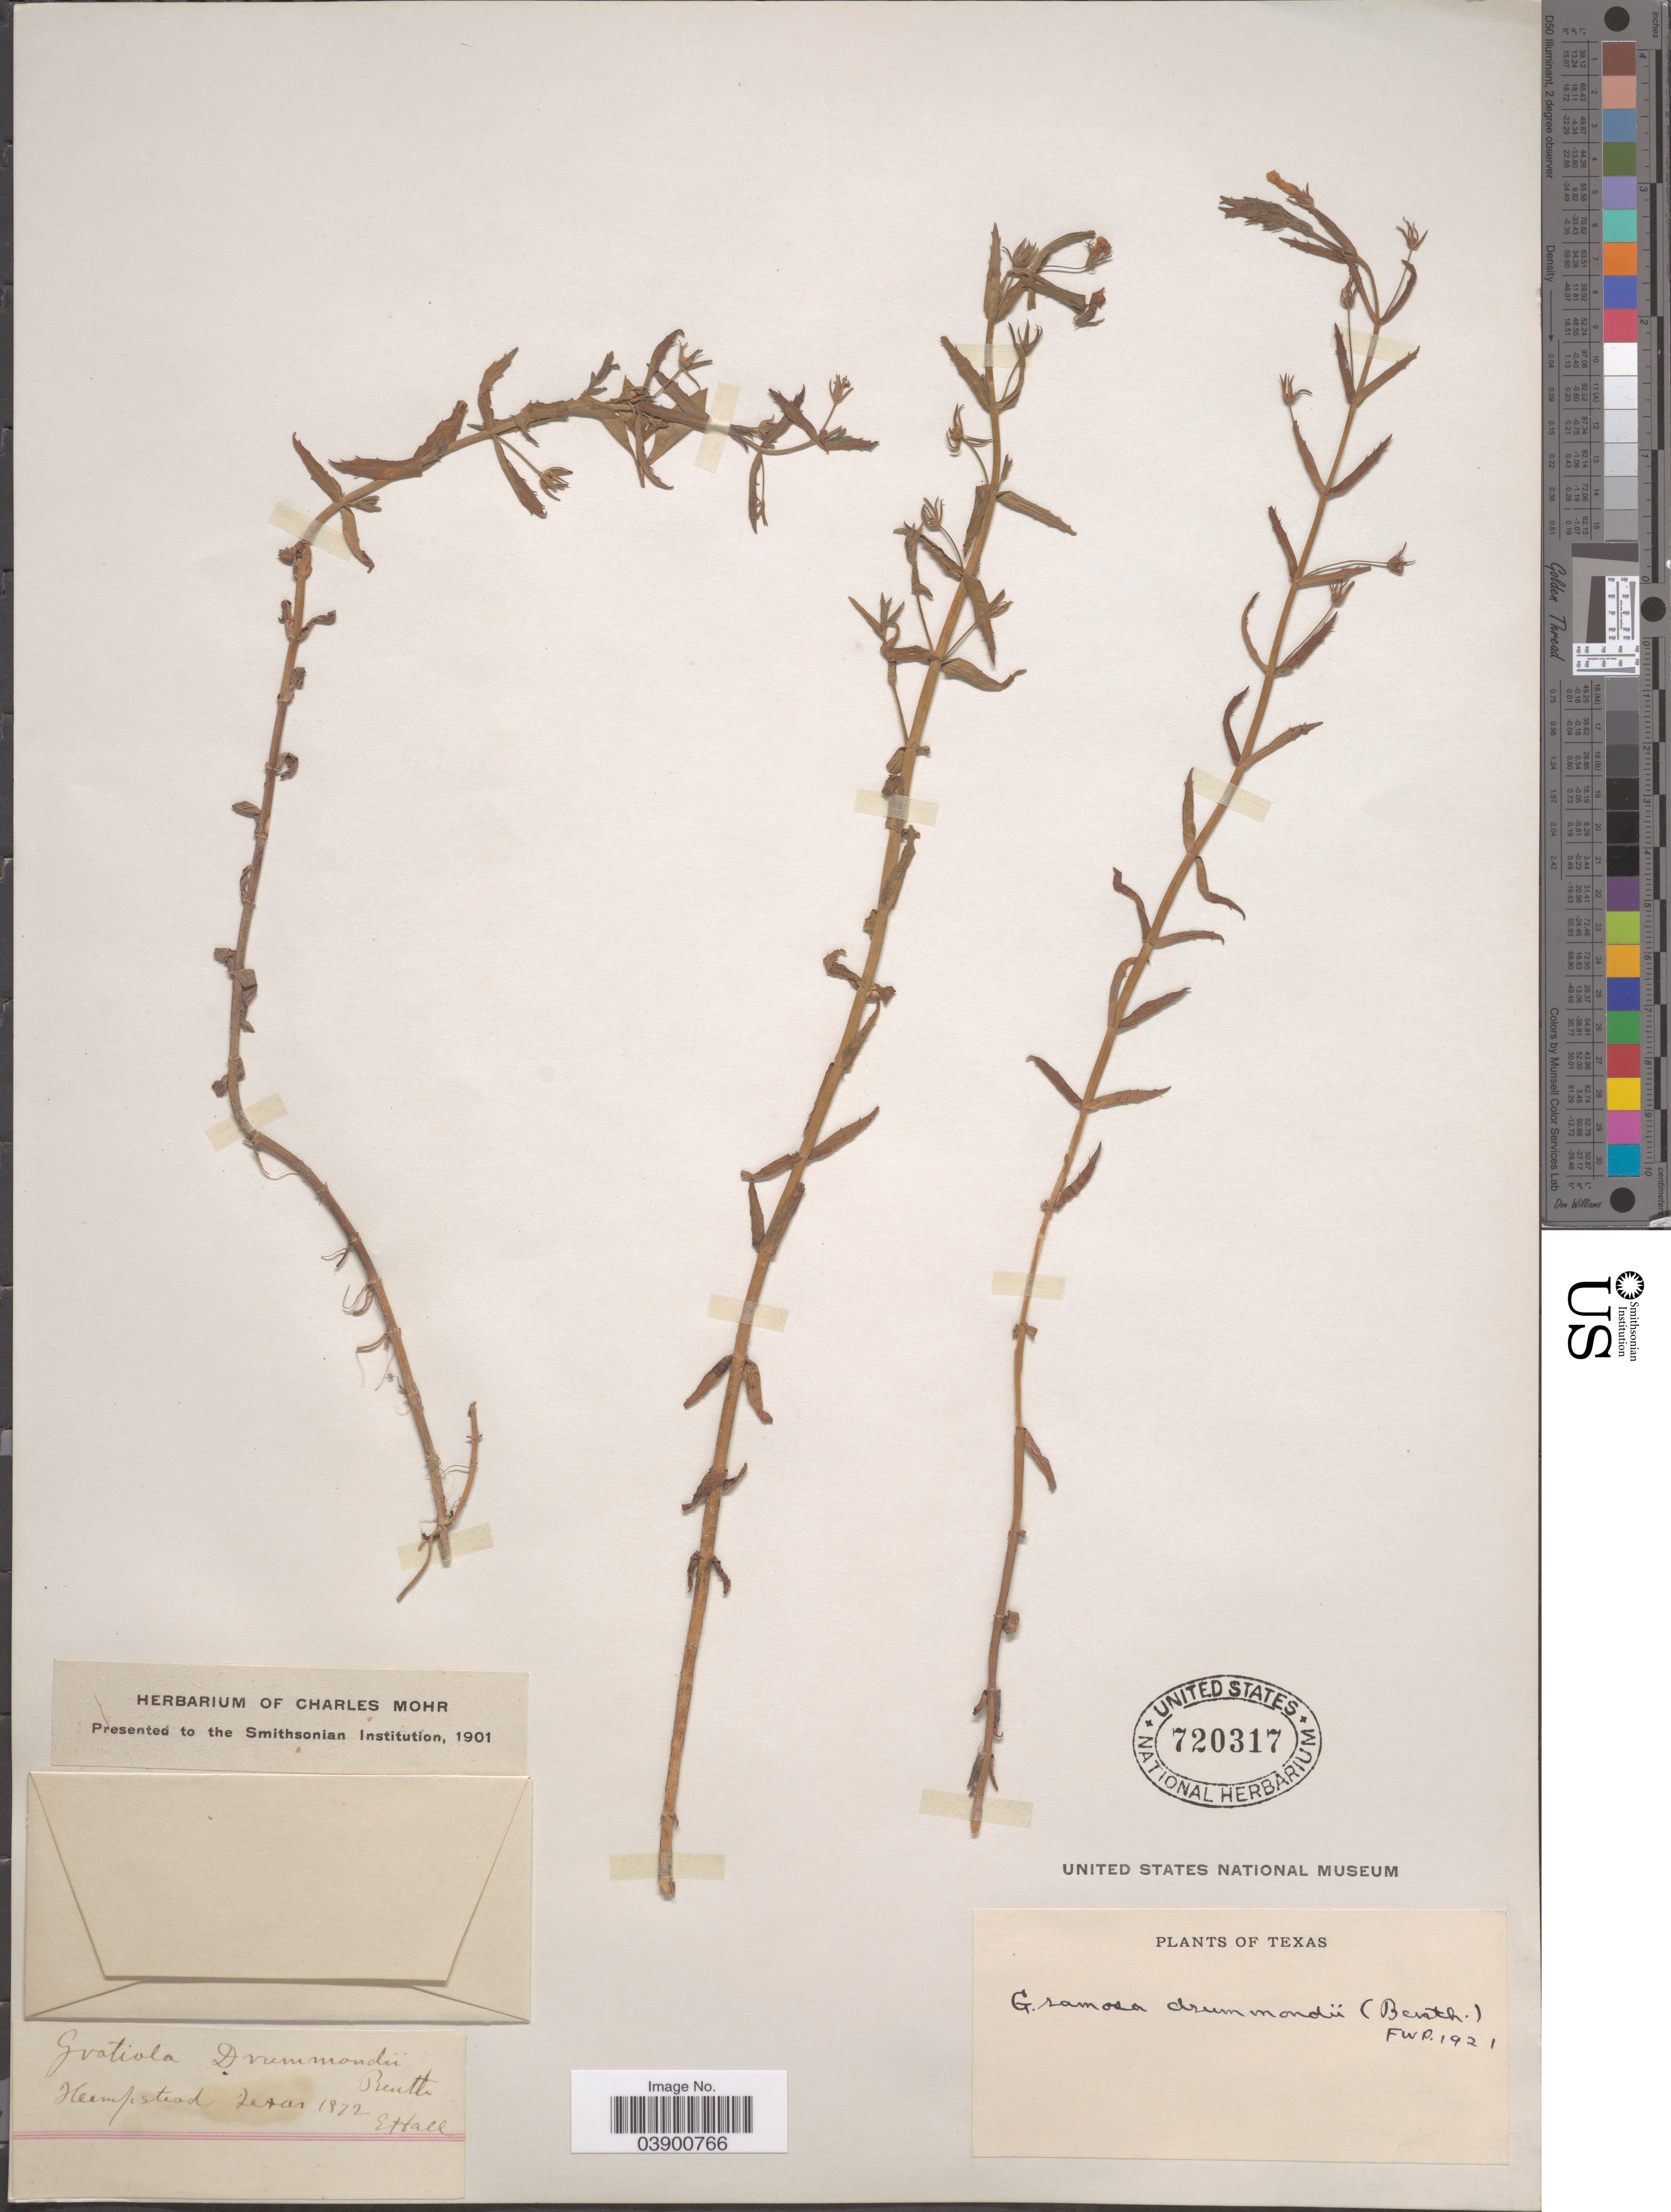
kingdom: Plantae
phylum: Tracheophyta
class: Magnoliopsida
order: Lamiales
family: Plantaginaceae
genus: Gratiola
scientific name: Gratiola drummondii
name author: Benth.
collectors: E. Hall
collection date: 1872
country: United States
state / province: Texas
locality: Hempstead.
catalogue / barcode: US 720317